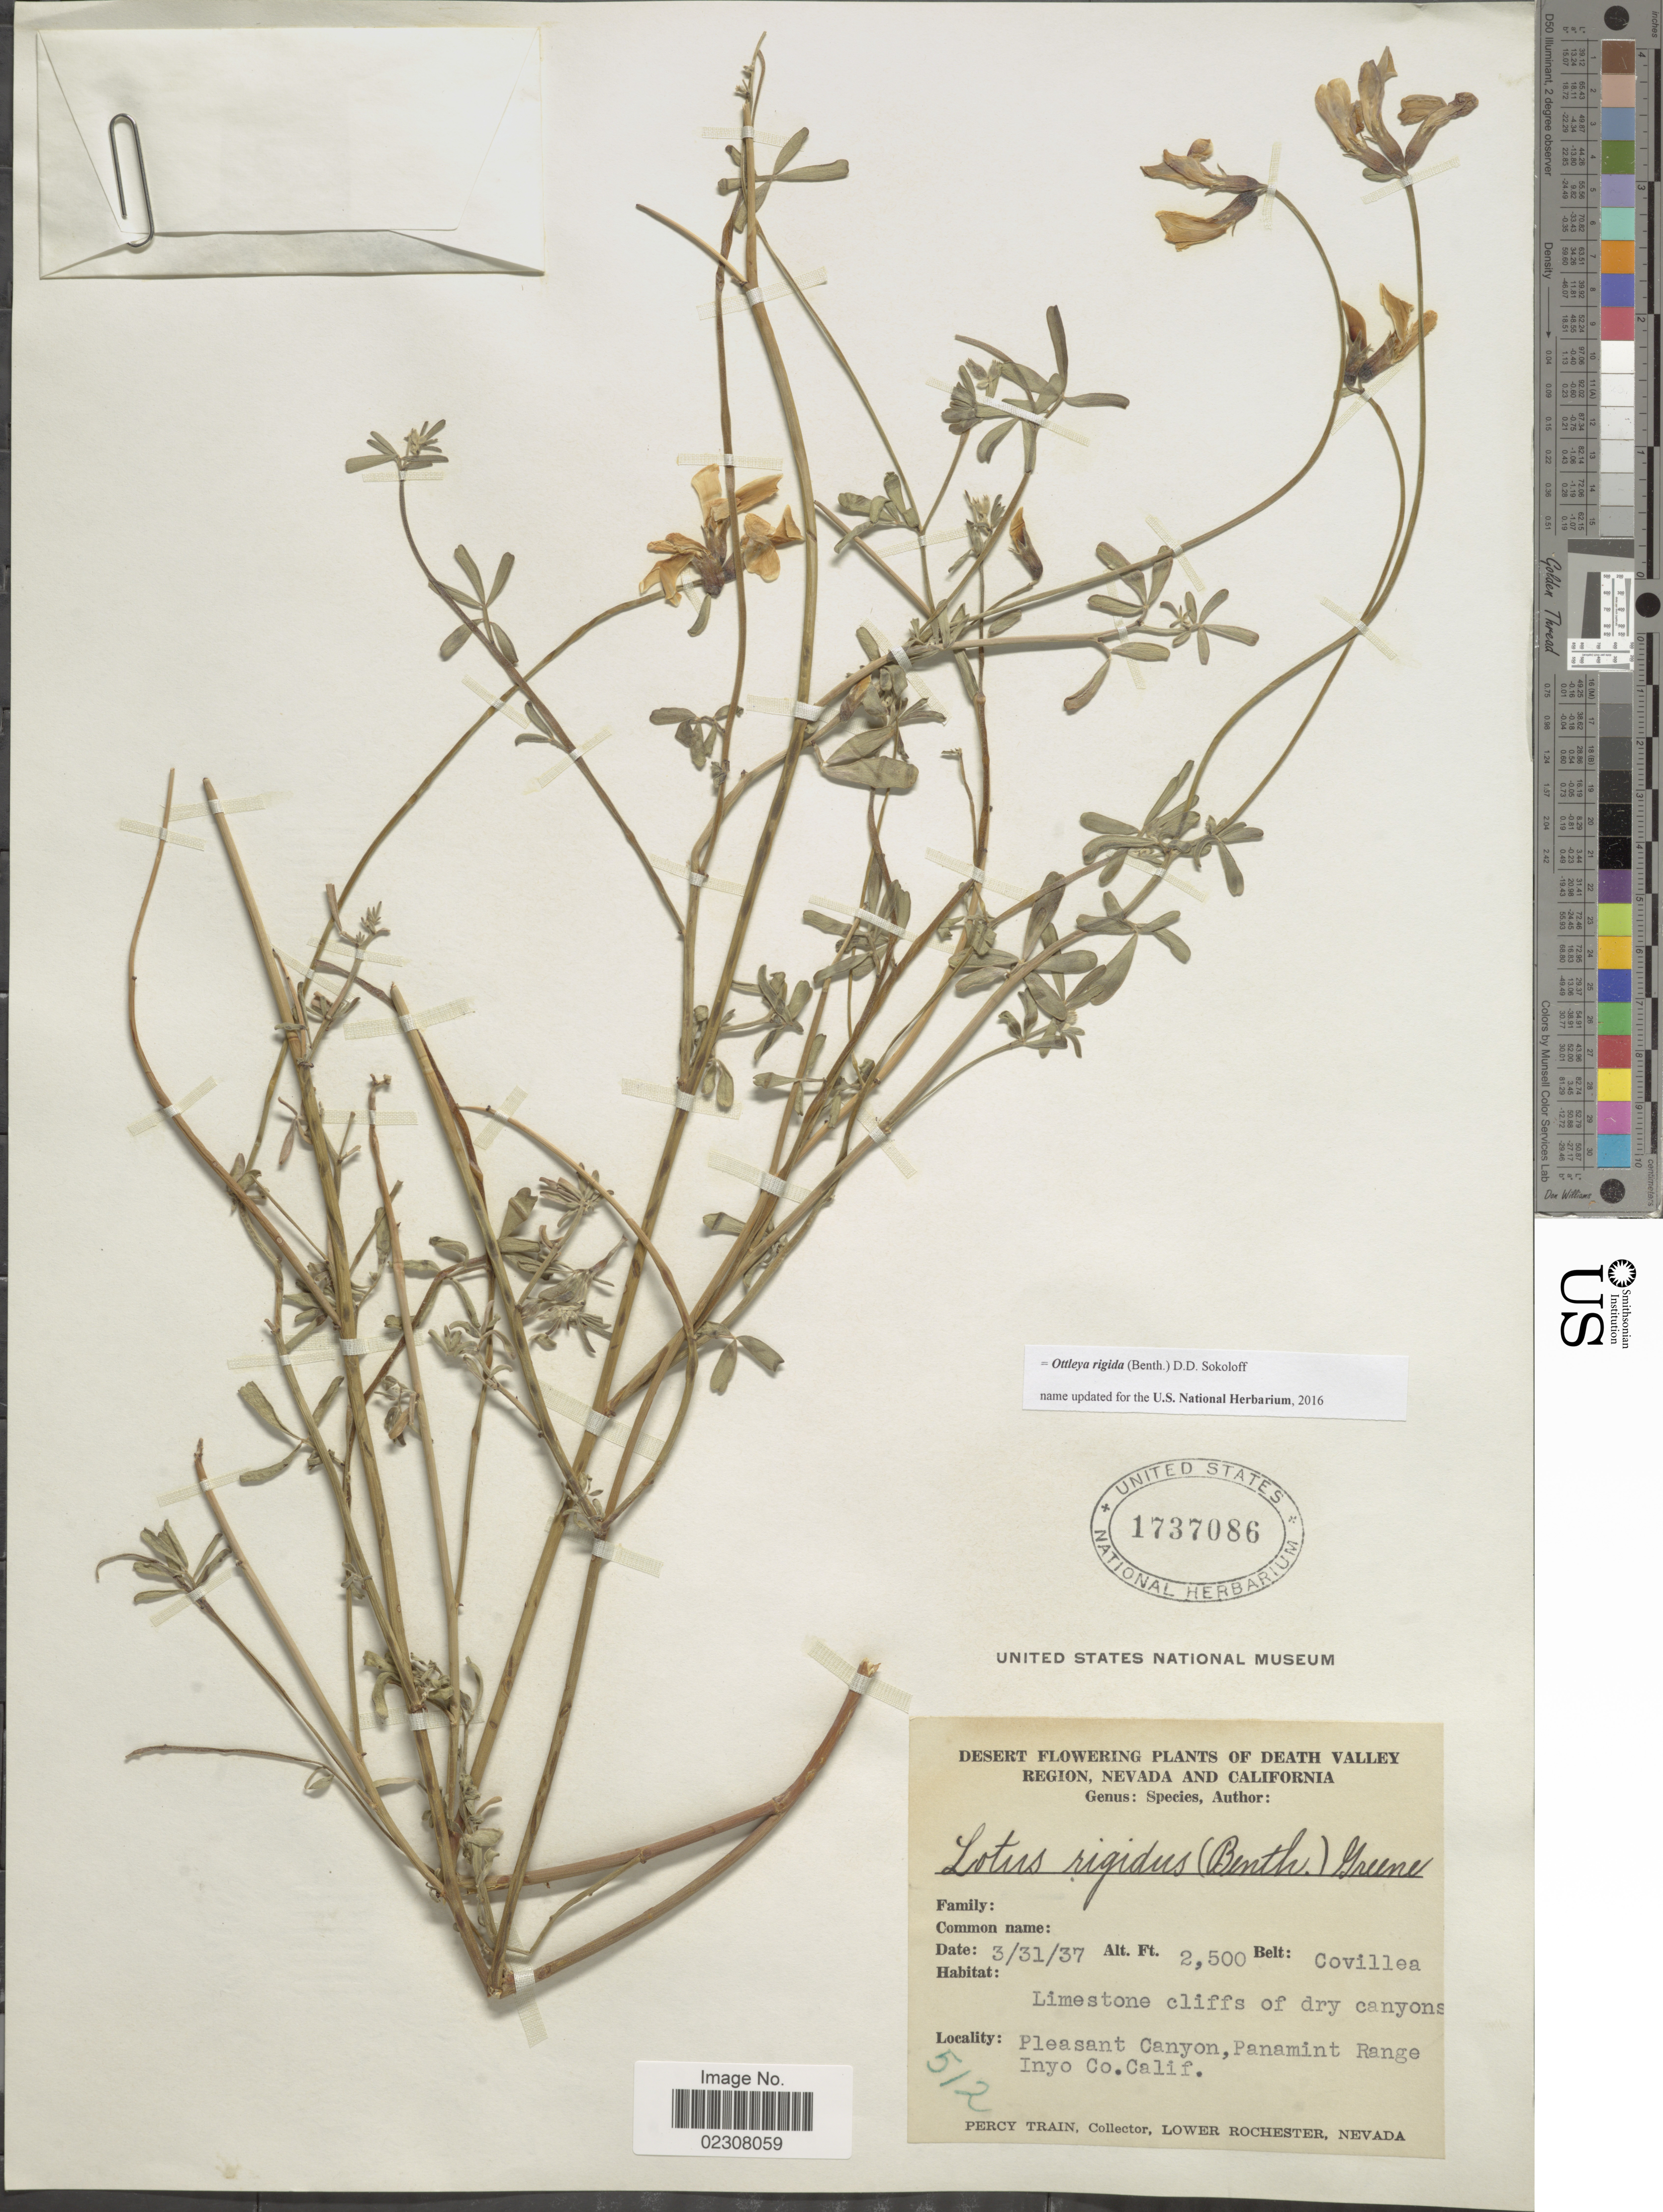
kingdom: Plantae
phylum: Tracheophyta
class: Magnoliopsida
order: Fabales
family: Fabaceae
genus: Ottleya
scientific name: Ottleya rigida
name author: (Benth.) D.D. Sokoloff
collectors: P. Train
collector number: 512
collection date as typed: Transcribed d/m/y: 31/3/37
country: United States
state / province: California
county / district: Inyo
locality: Desert Flowering of Death Valley Region, Nevada and California, Limestone cliffs of dry canyons, Pleasant Canyon, Panamint Range Inyo Co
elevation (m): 762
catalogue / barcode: US 1737086